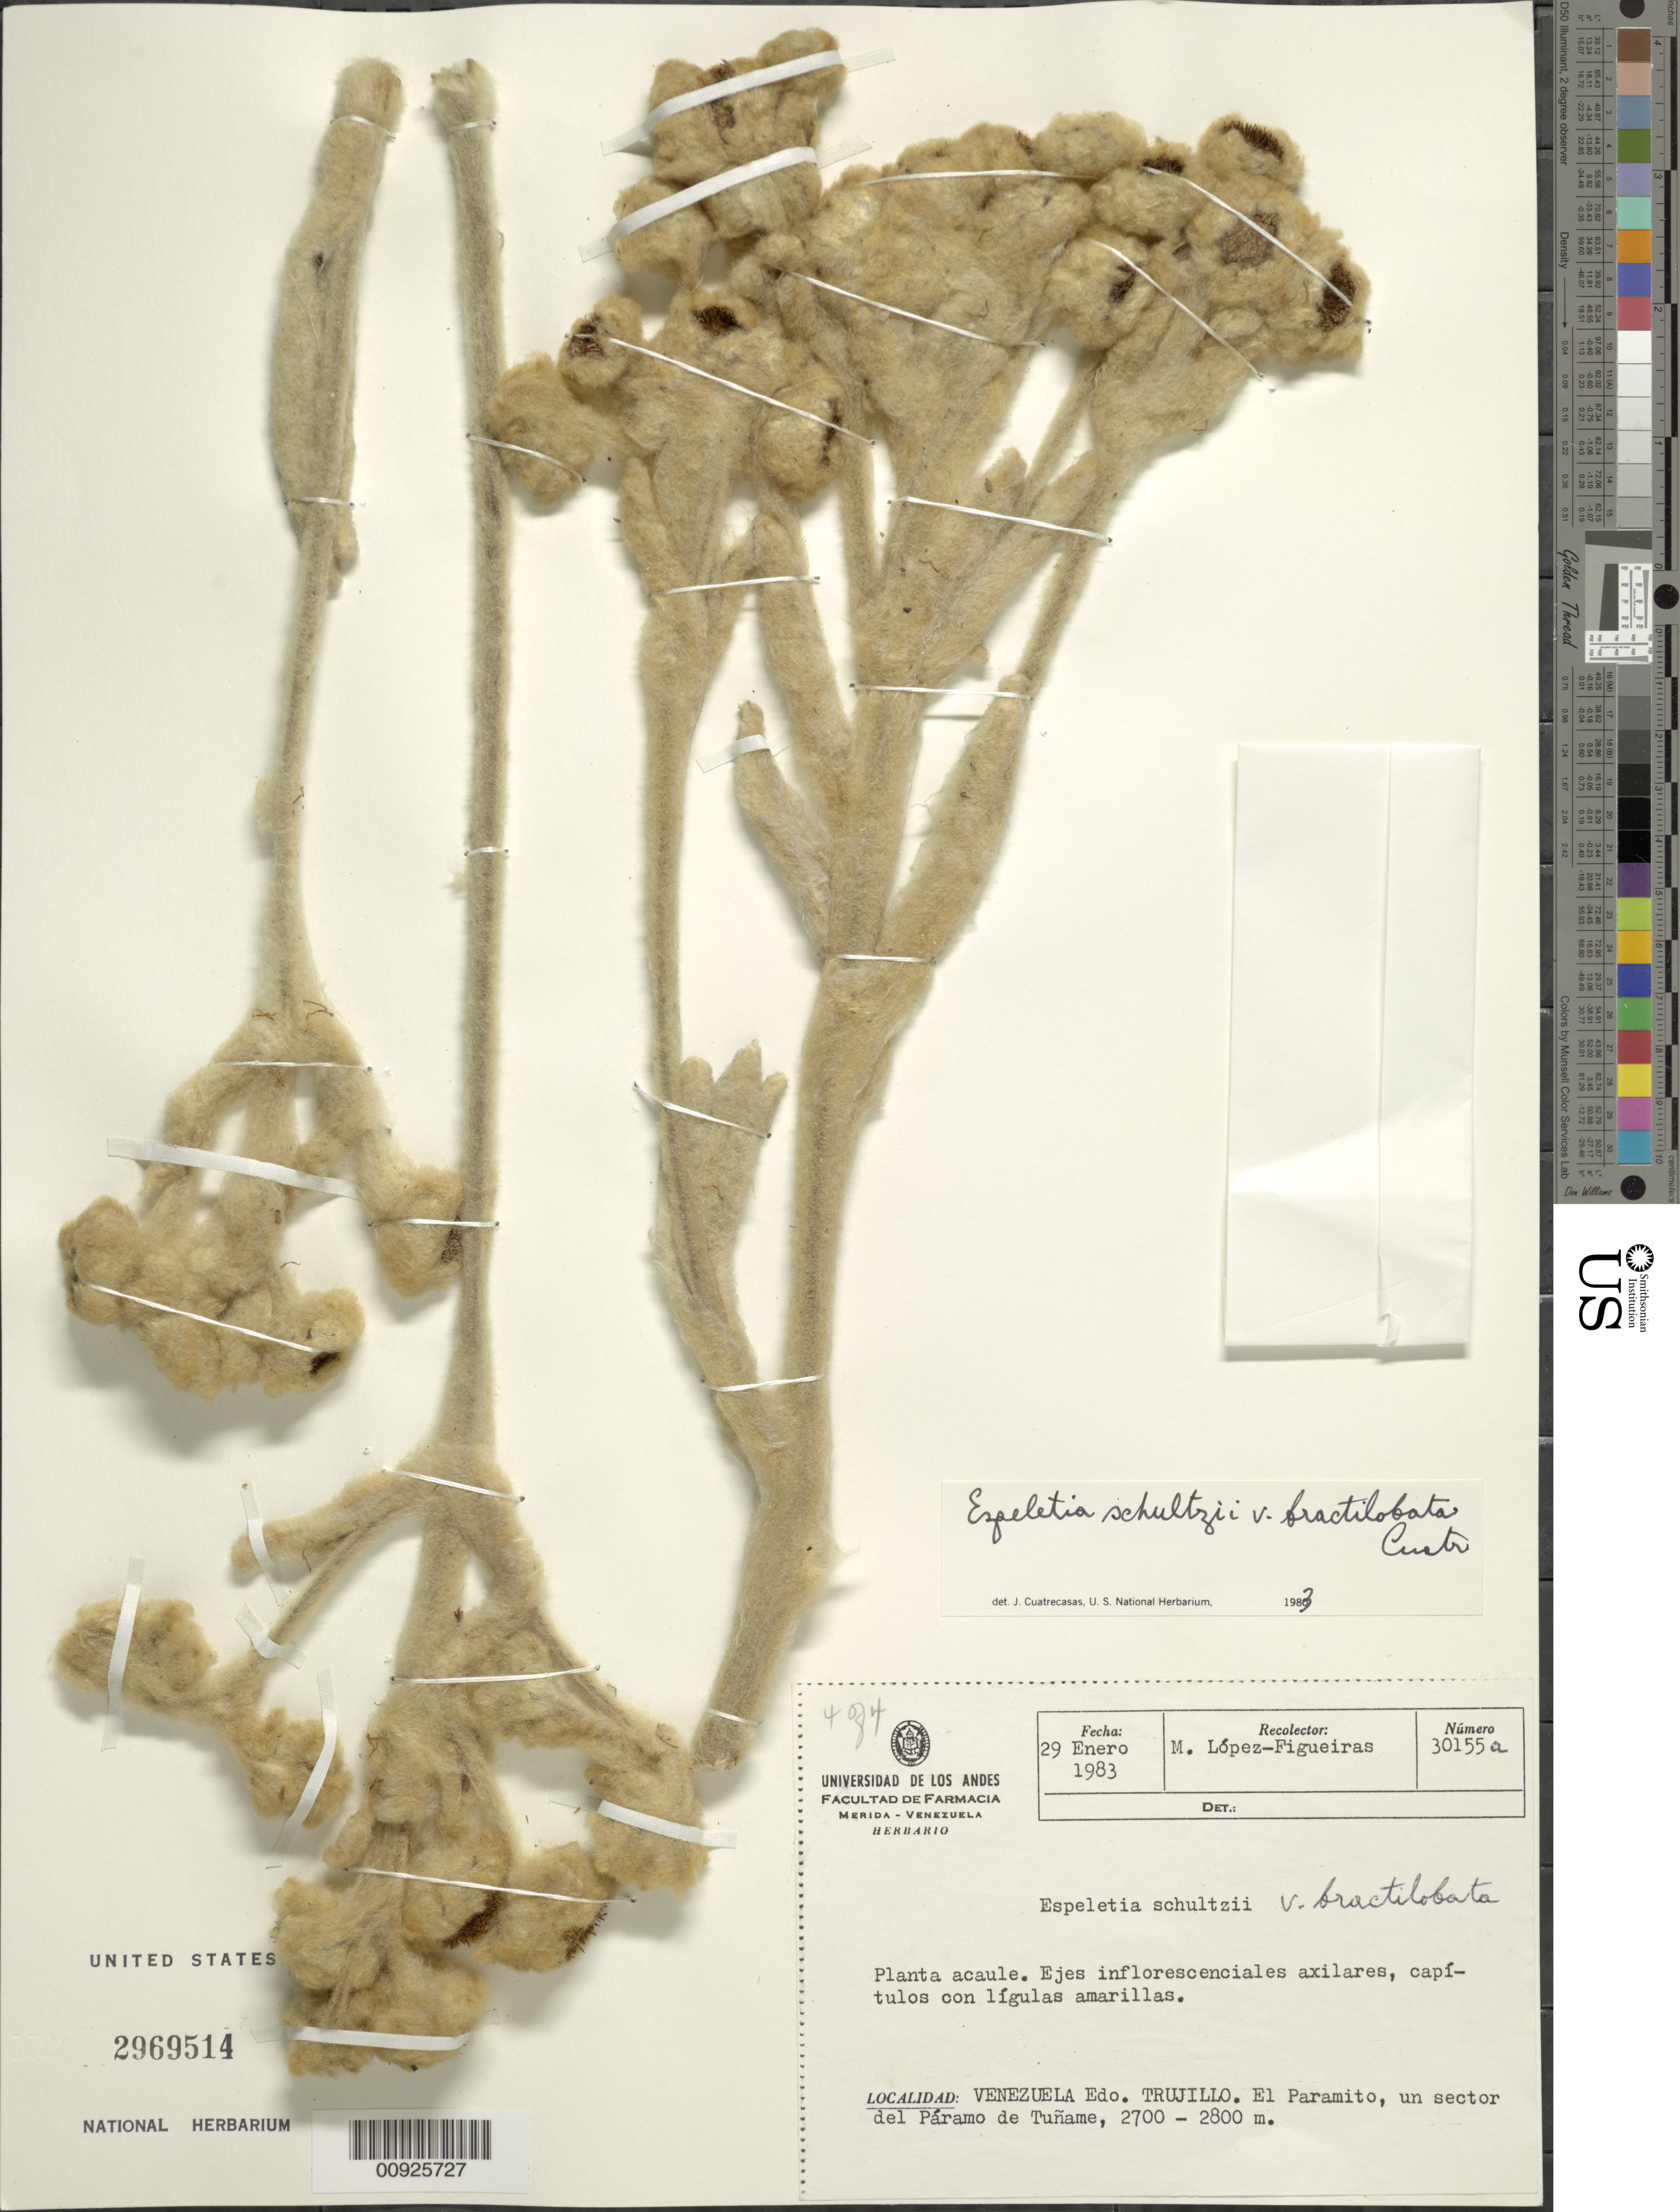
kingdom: Plantae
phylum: Tracheophyta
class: Magnoliopsida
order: Asterales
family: Asteraceae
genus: Espeletia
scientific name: Espeletia schultzii var. bractilobata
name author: Cuatrec.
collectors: M. López Figueiras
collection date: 1983-01-29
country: Venezuela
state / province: Trujillo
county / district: D. Rangel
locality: P. de Tuñame. El Paramito, un sector del Páramo de Tuñame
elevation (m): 2700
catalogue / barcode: US 2969514